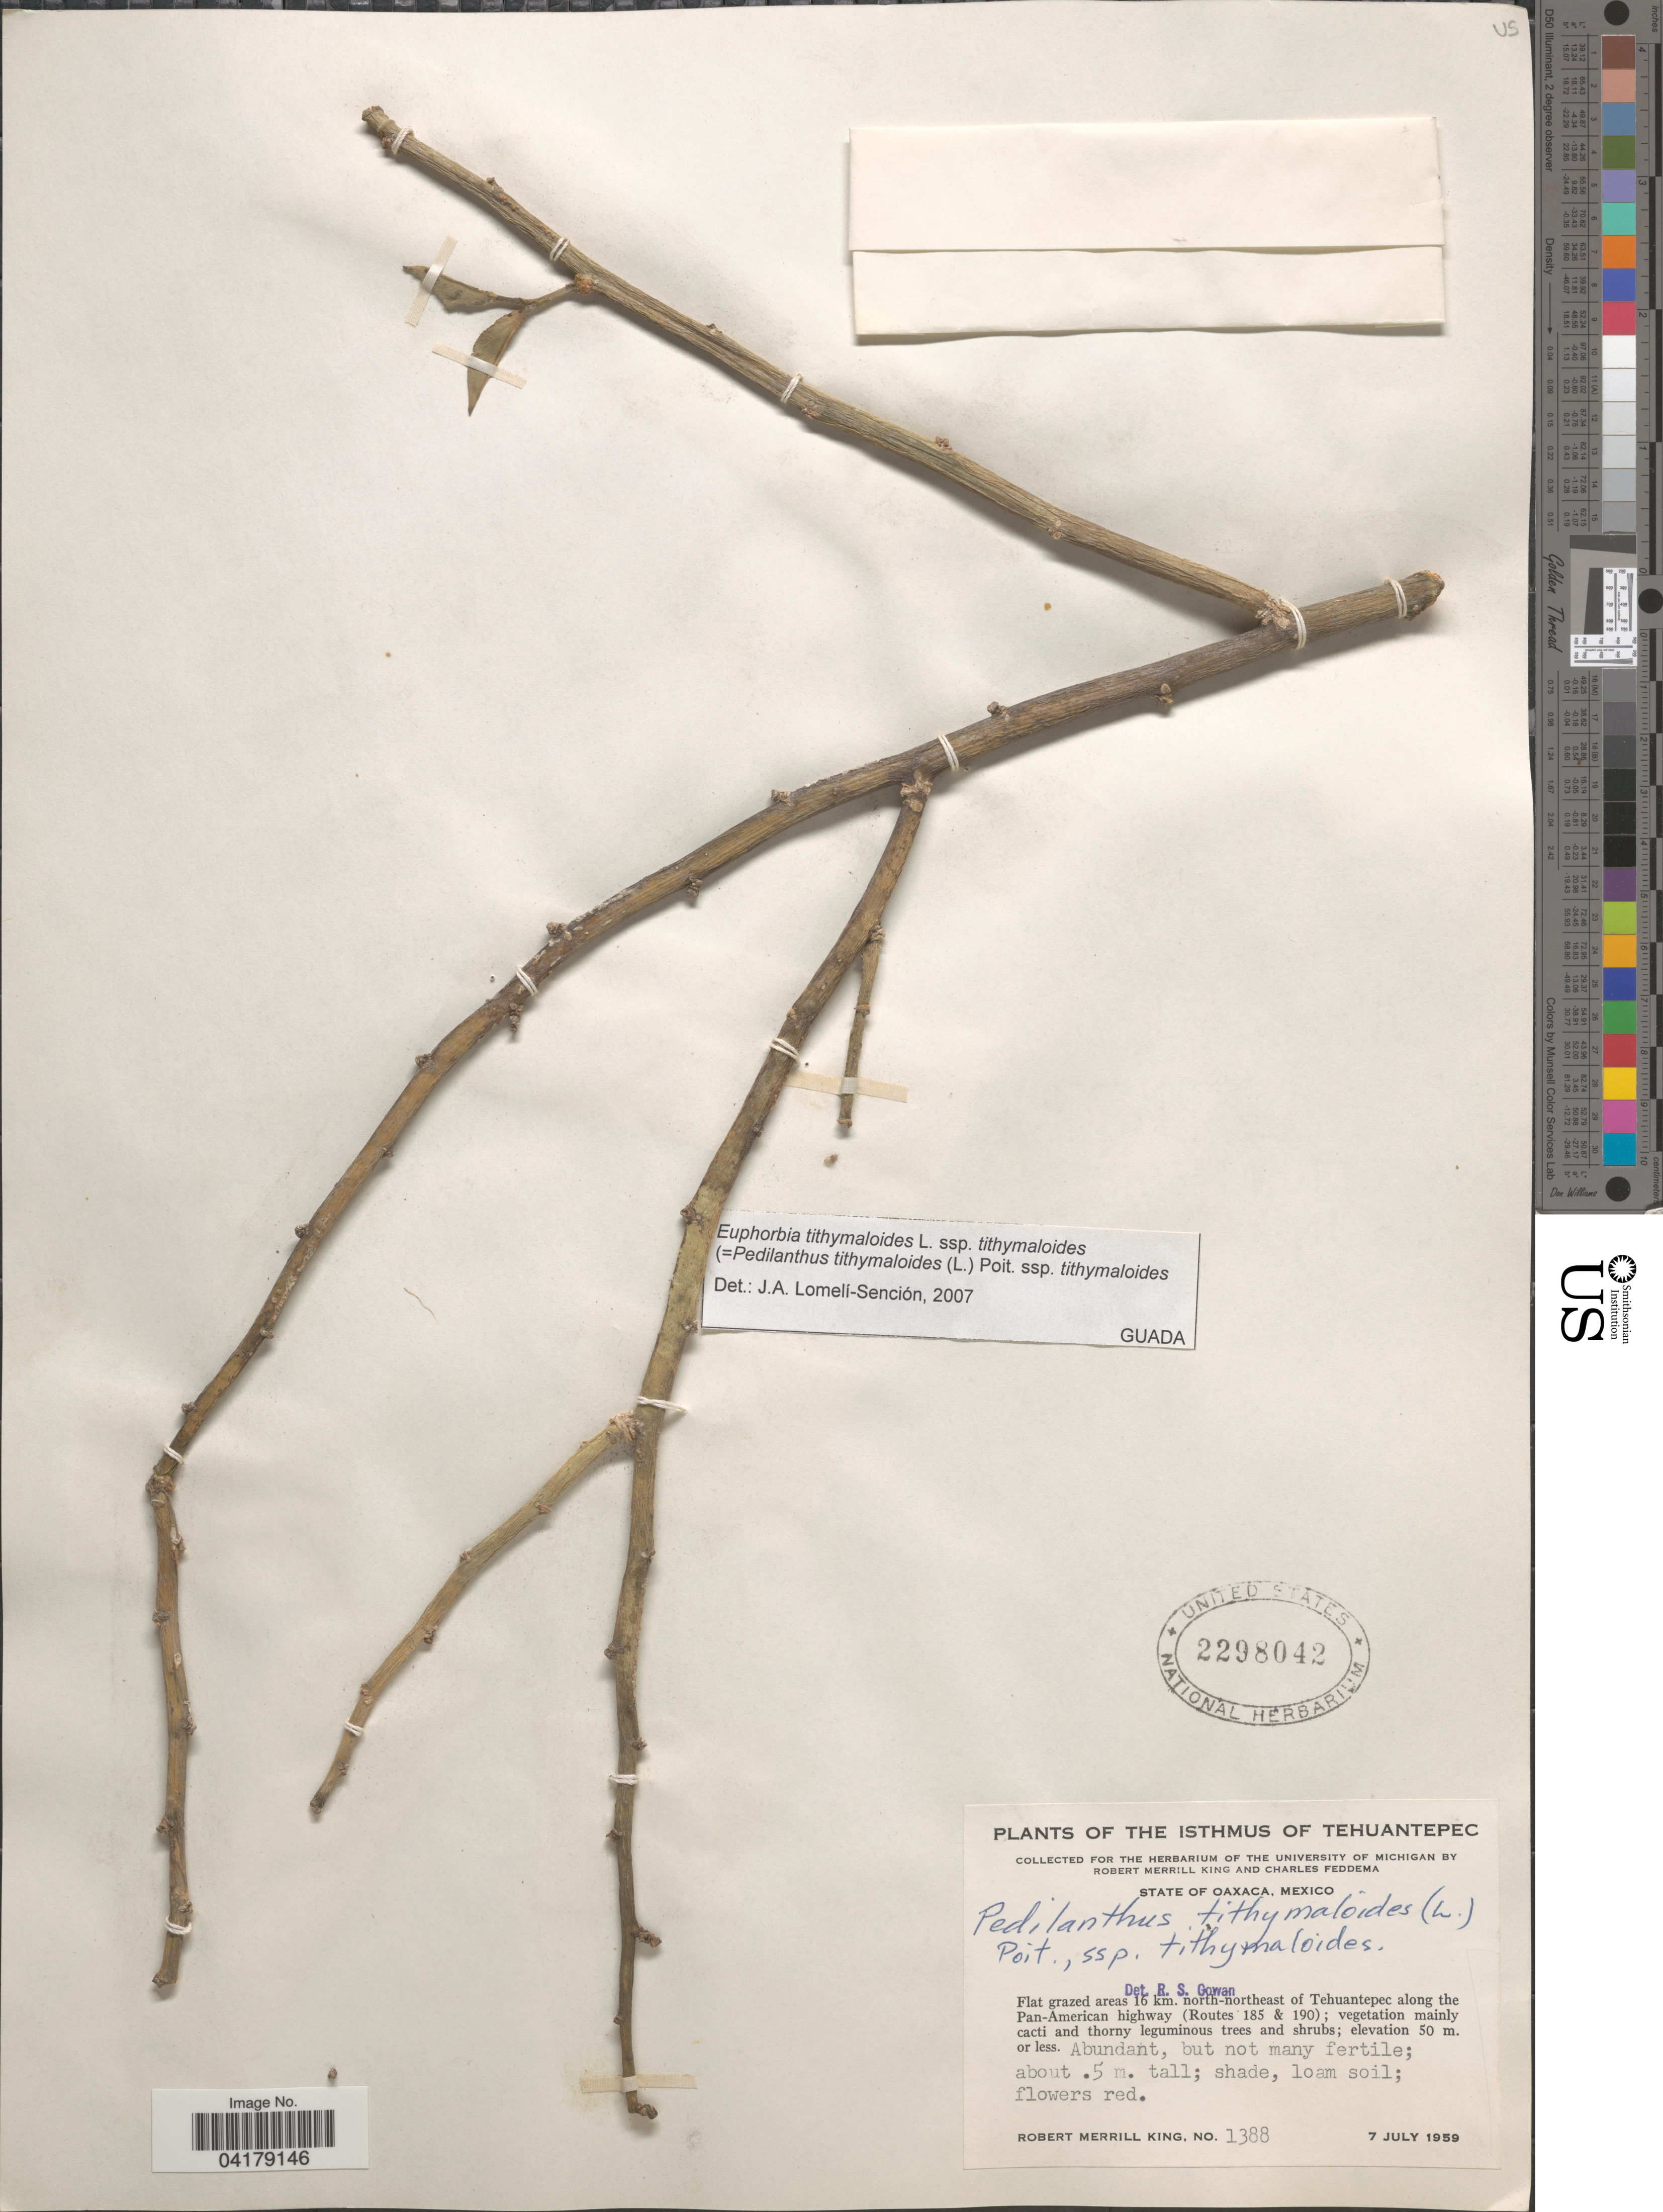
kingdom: Plantae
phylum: Tracheophyta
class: Magnoliopsida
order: Malpighiales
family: Euphorbiaceae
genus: Euphorbia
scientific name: Euphorbia tithymaloides subsp. tithymaloides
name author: L.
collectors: R. M. King & C. Feddema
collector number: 1388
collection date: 1959-07-07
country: Mexico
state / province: Oaxaca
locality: Isthmus of Tehuantepec. Flat grazed areas 16 km. north-northeast of Tehuantepec along the Pan-American highway (Routes 185 & 190).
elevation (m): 50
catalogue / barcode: US 2298042